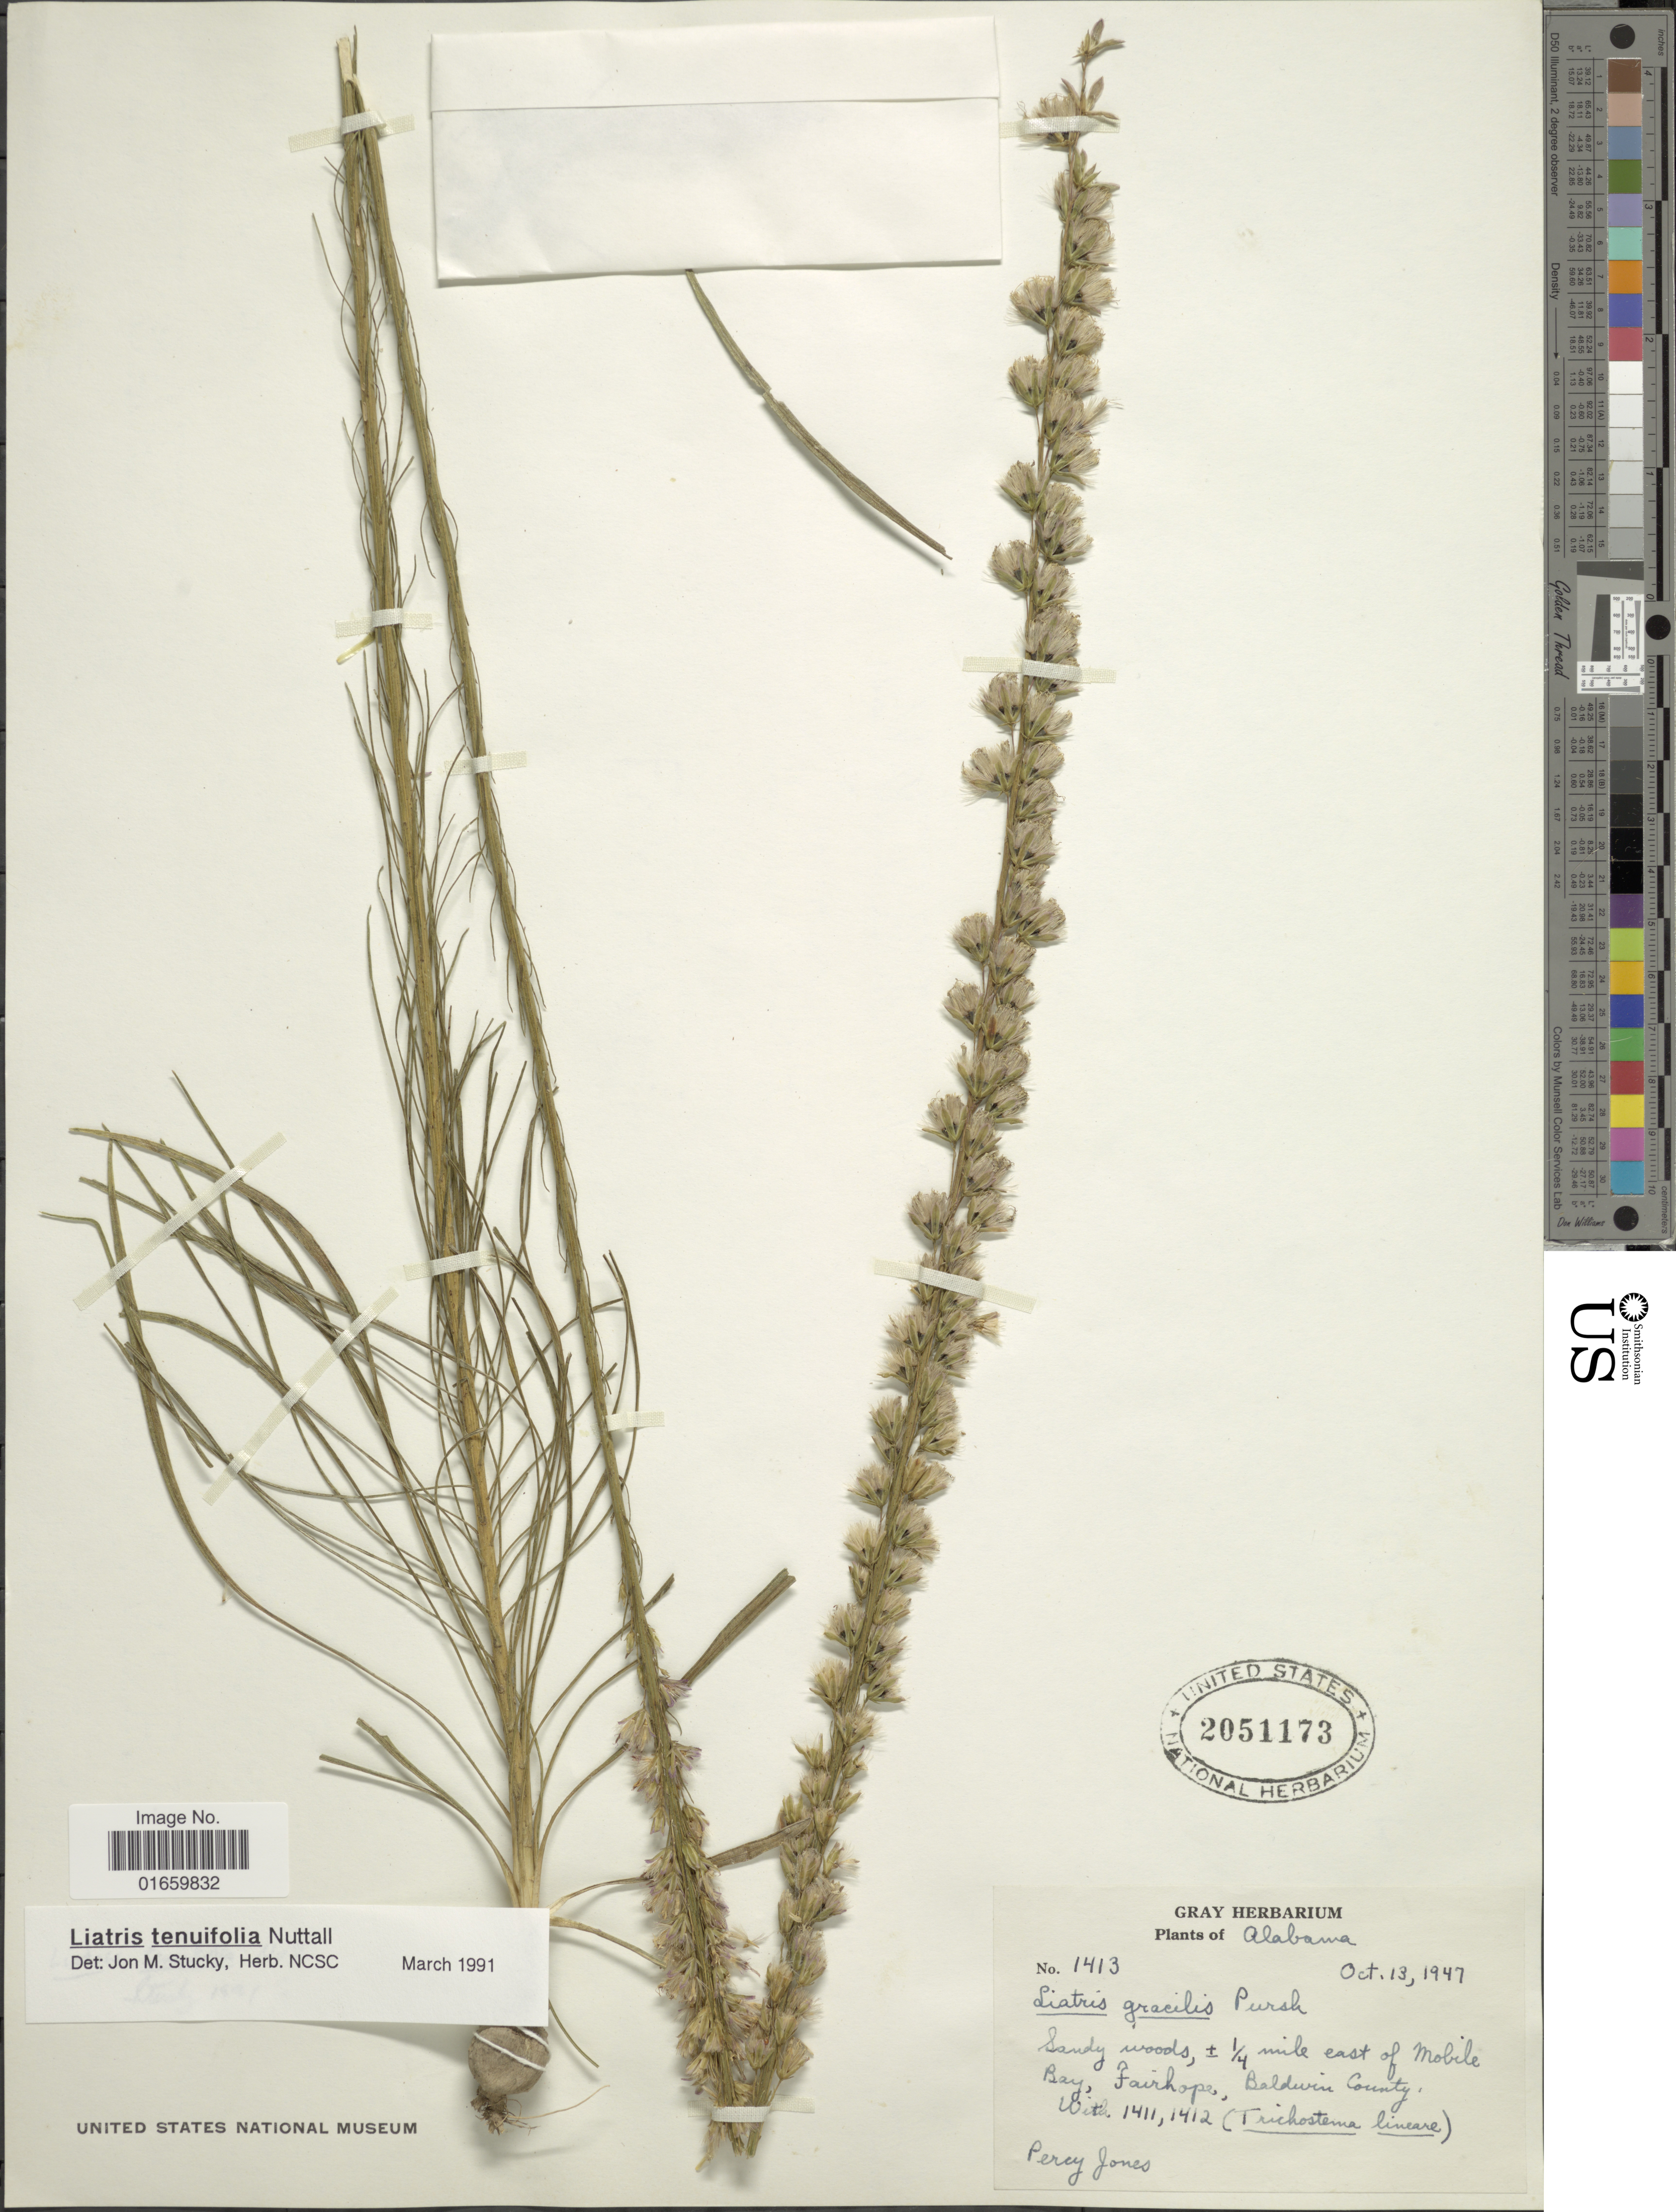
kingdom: Plantae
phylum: Tracheophyta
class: Magnoliopsida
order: Asterales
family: Asteraceae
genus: Liatris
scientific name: Liatris tenuifolia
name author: Nutt.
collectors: P. Jones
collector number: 1413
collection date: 1947-10-13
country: United States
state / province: Alabama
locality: ±¼ mile east of Mobile Bay, Fairhope, Baldwin County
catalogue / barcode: US 2051173